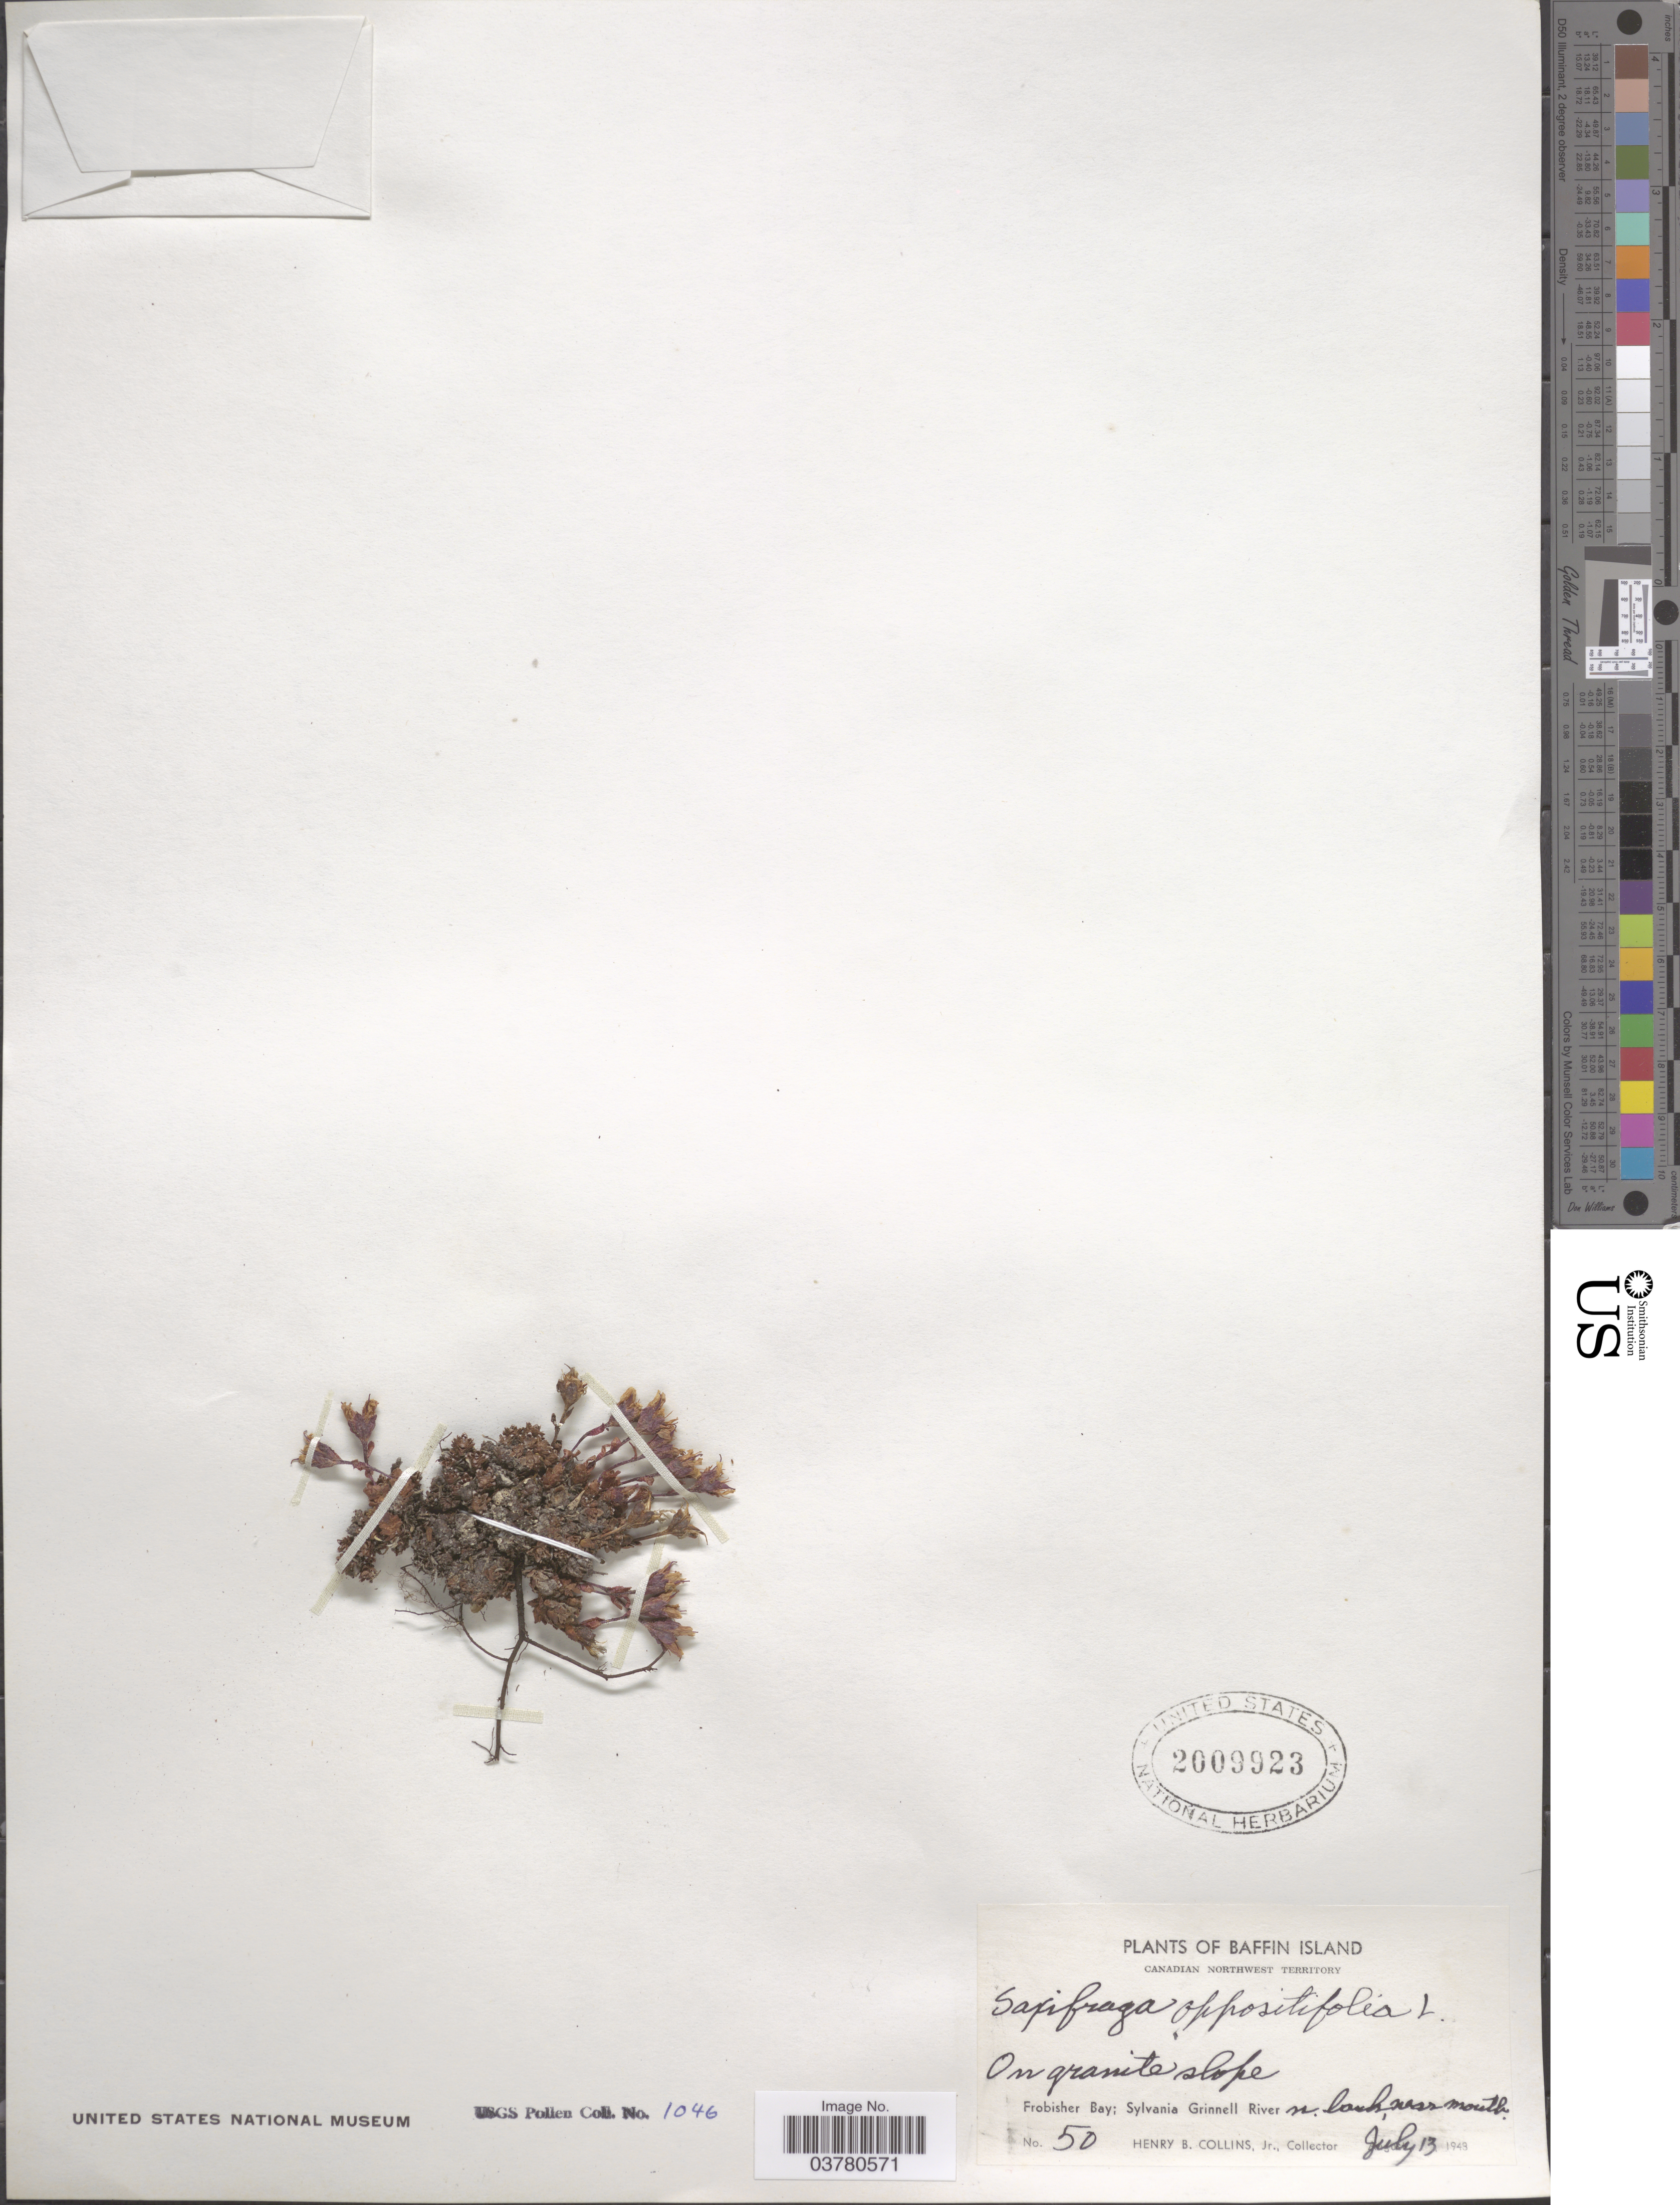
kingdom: Plantae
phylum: Tracheophyta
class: Magnoliopsida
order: Saxifragales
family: Saxifragaceae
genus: Saxifraga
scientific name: Saxifraga oppositifolia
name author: L.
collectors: H. Collins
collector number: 50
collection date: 1948-07-13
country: Canada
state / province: Nunavut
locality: Baffin Island. Canadian Northwest Territory. Frobisher Bay; Sylvania Grinnell River n. bank, near mouth.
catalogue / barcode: US 2009923